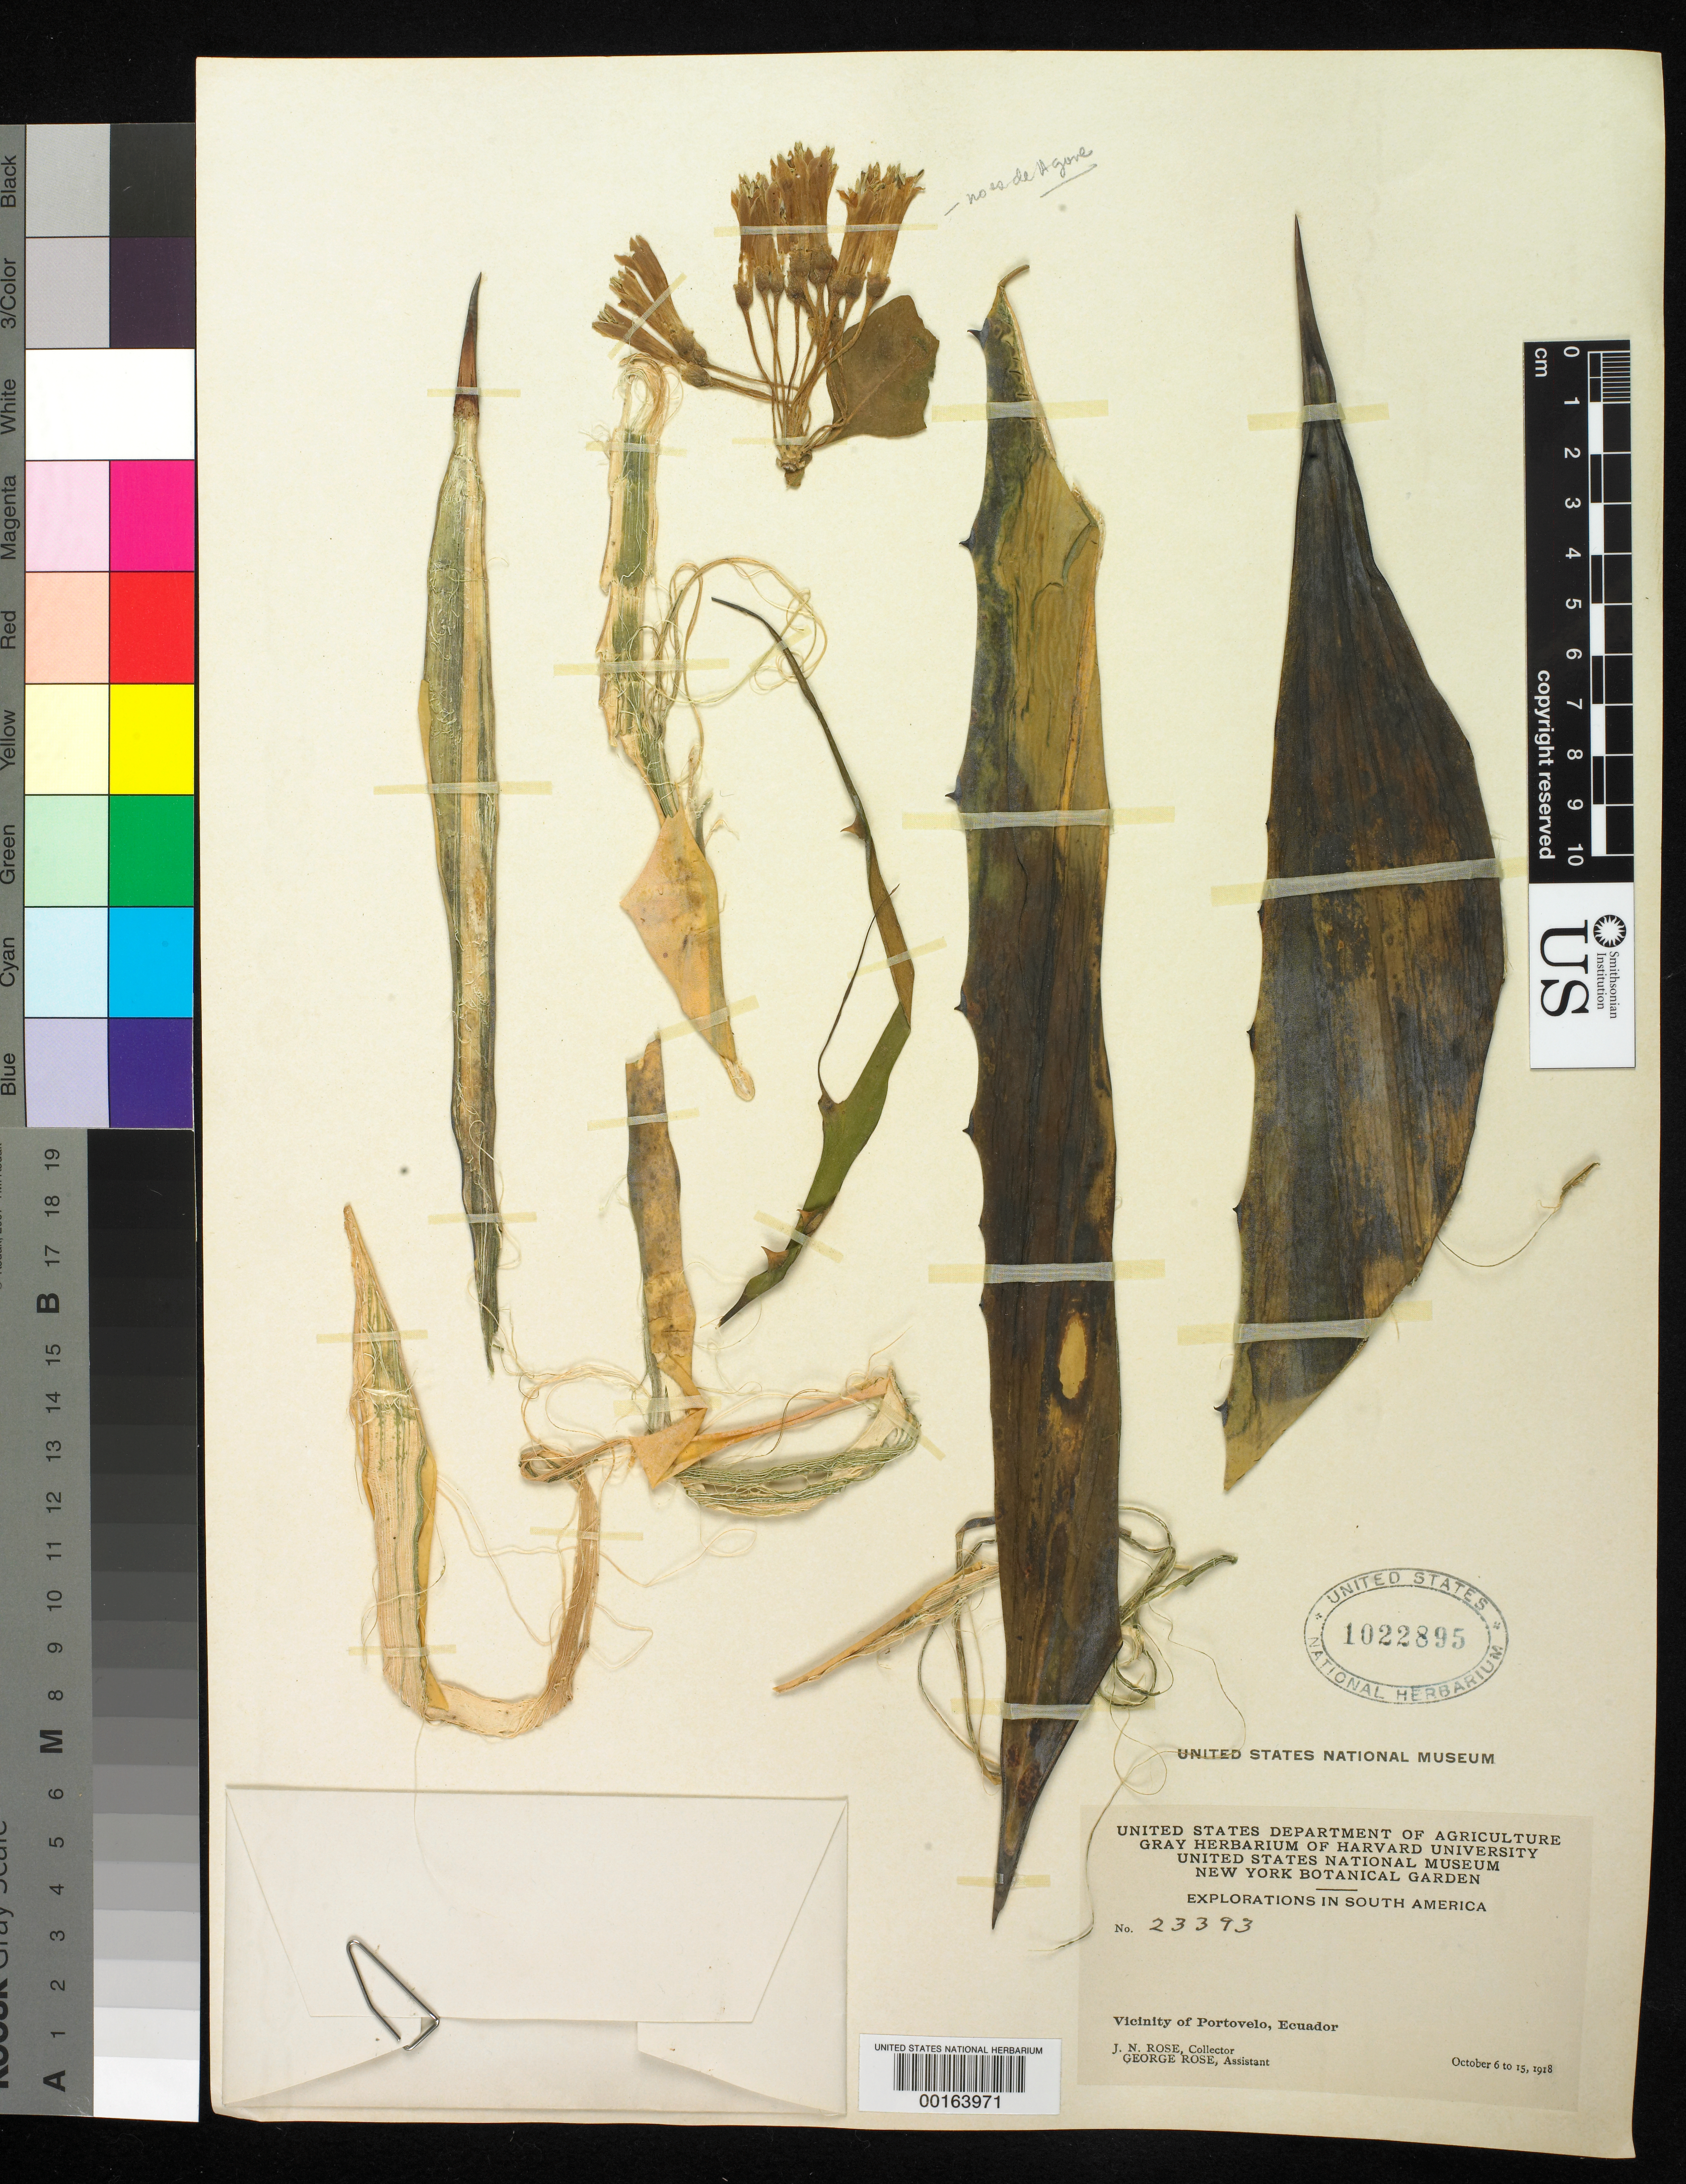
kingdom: Plantae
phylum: Tracheophyta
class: Liliopsida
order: Asparagales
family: Asparagaceae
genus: Agave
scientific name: Agave sp.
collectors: J. N. Rose & G. Rose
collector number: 23393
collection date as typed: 06 Oct 1918 to 15 Oct 1918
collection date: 1918-10-06/1918-10-15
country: Ecuador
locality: Vicinity of Portovelo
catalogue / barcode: US 1022895